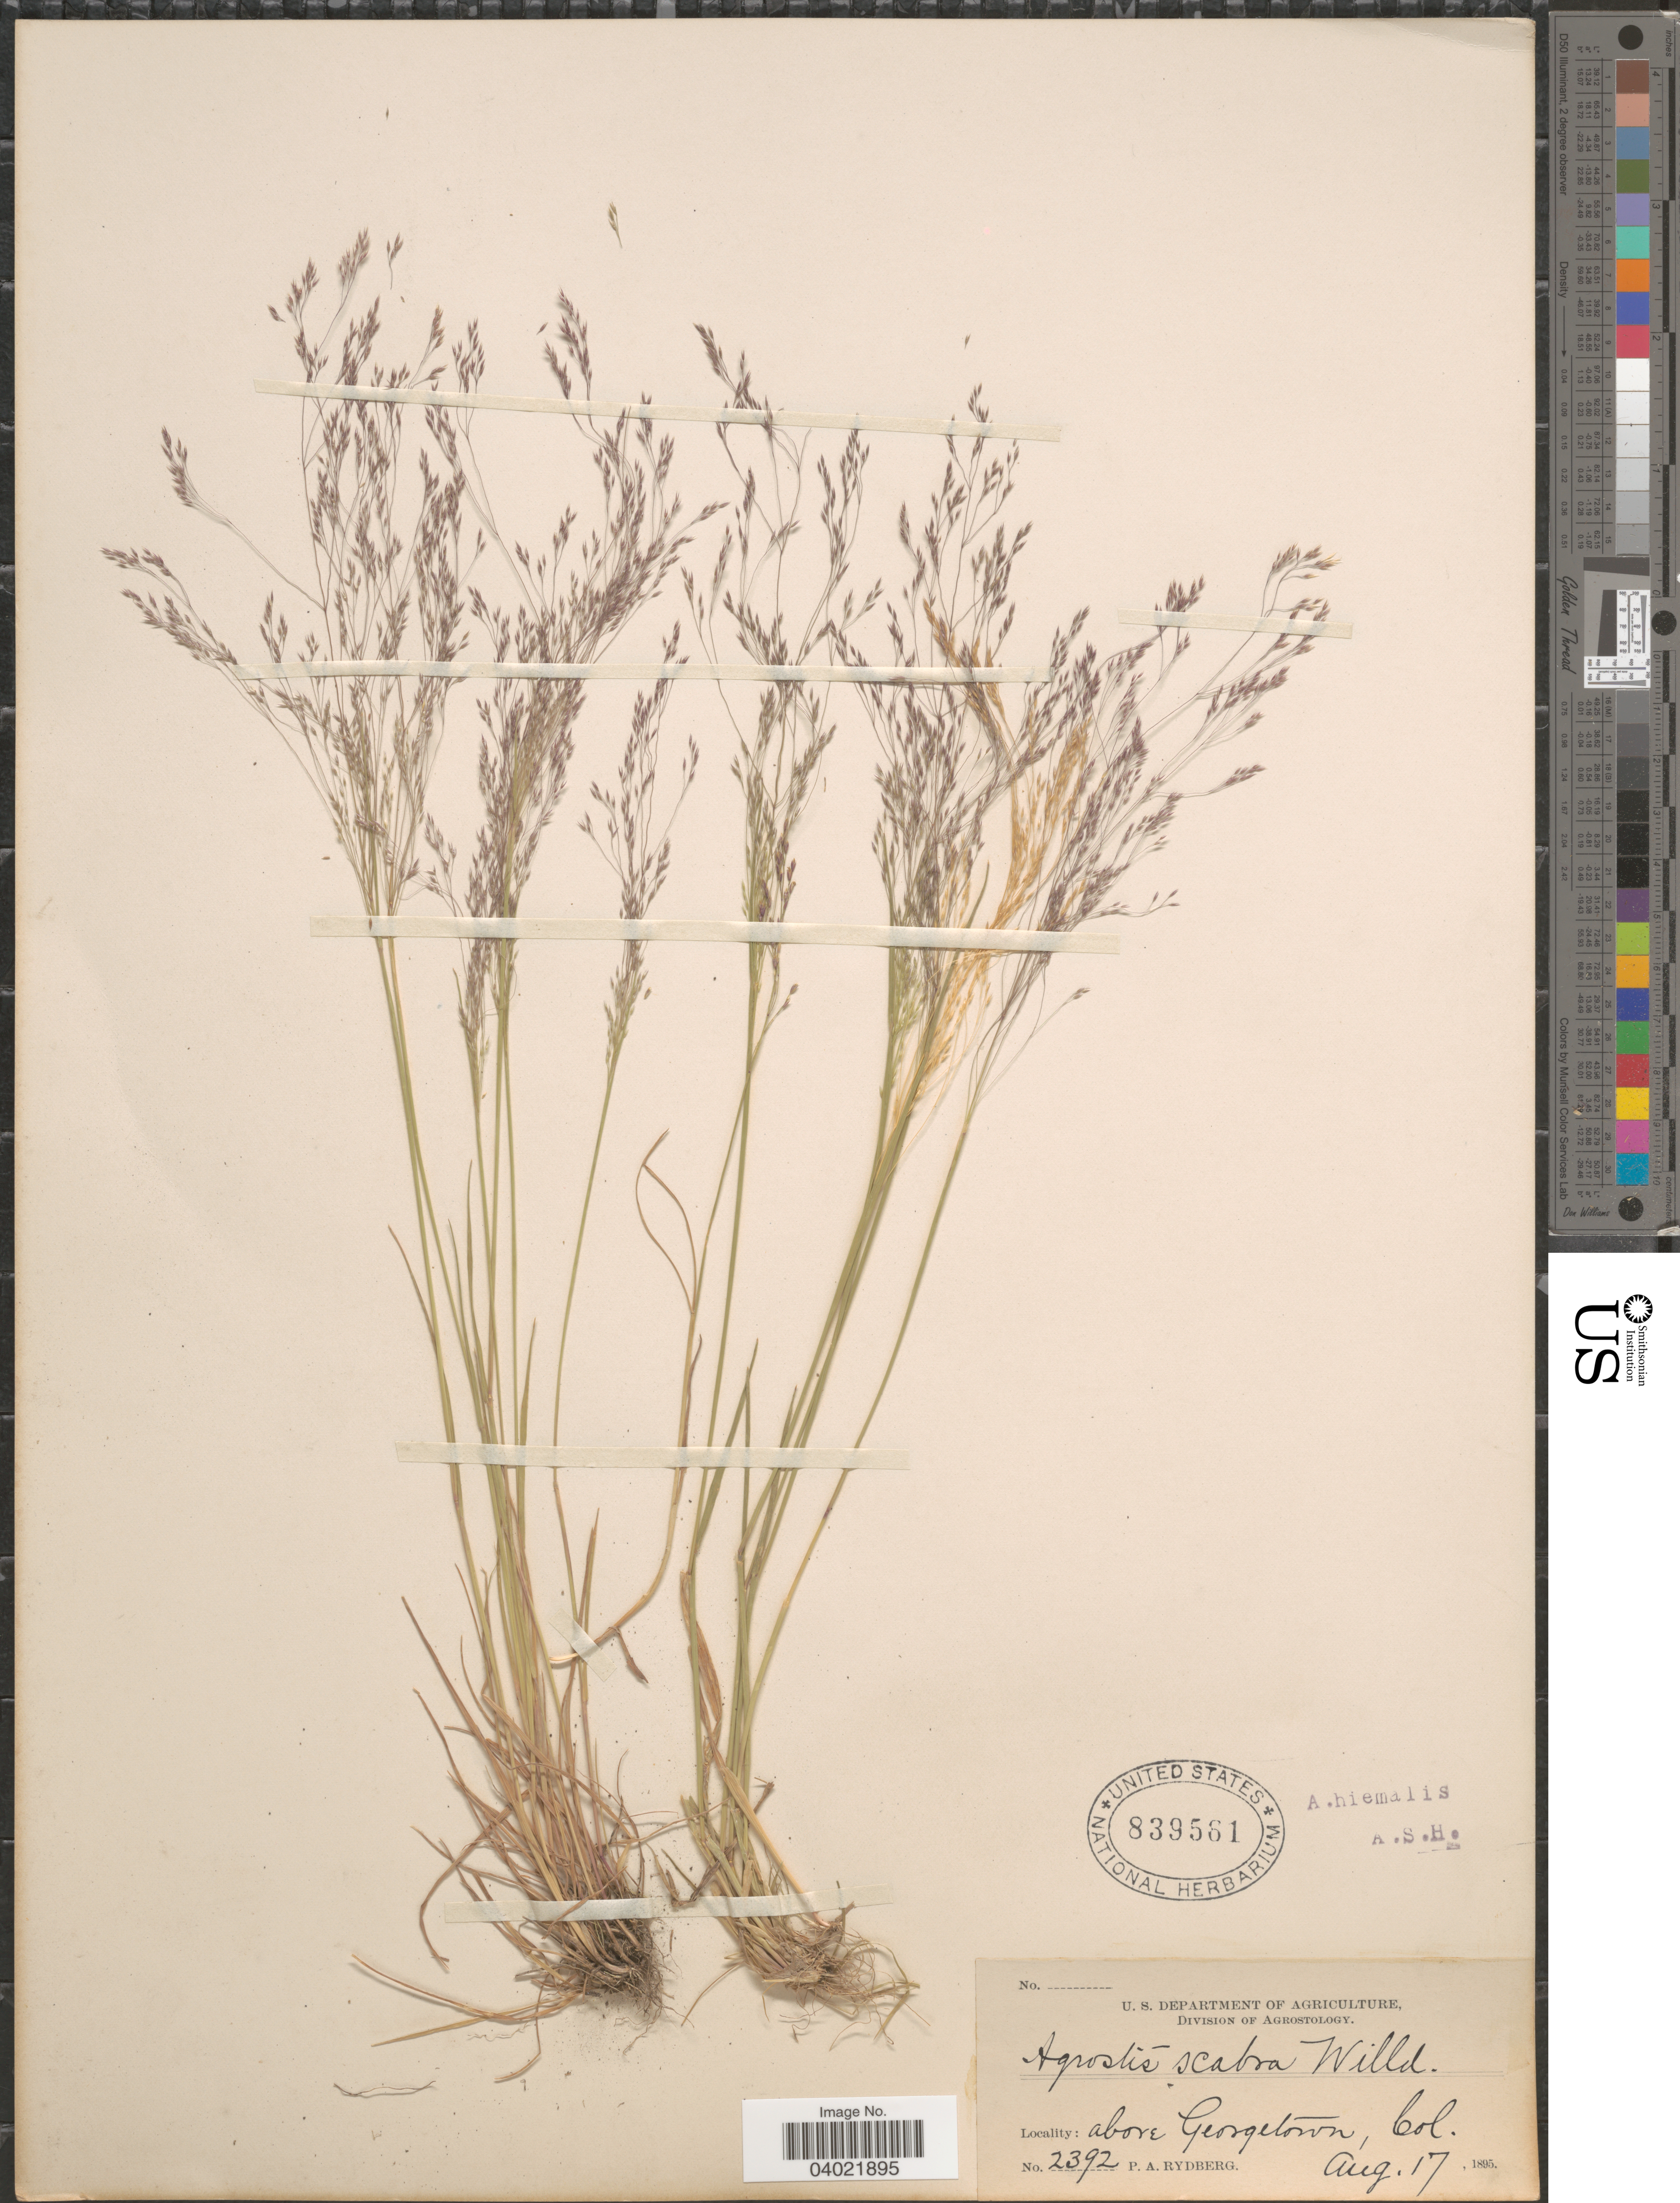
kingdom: Plantae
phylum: Tracheophyta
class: Liliopsida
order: Poales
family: Poaceae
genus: Agrostis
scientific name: Agrostis scabra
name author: Willd.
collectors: P. A. Rydberg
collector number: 2392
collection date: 1895-08-17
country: United States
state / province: Colorado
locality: Above Georgetown.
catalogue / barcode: US 839561